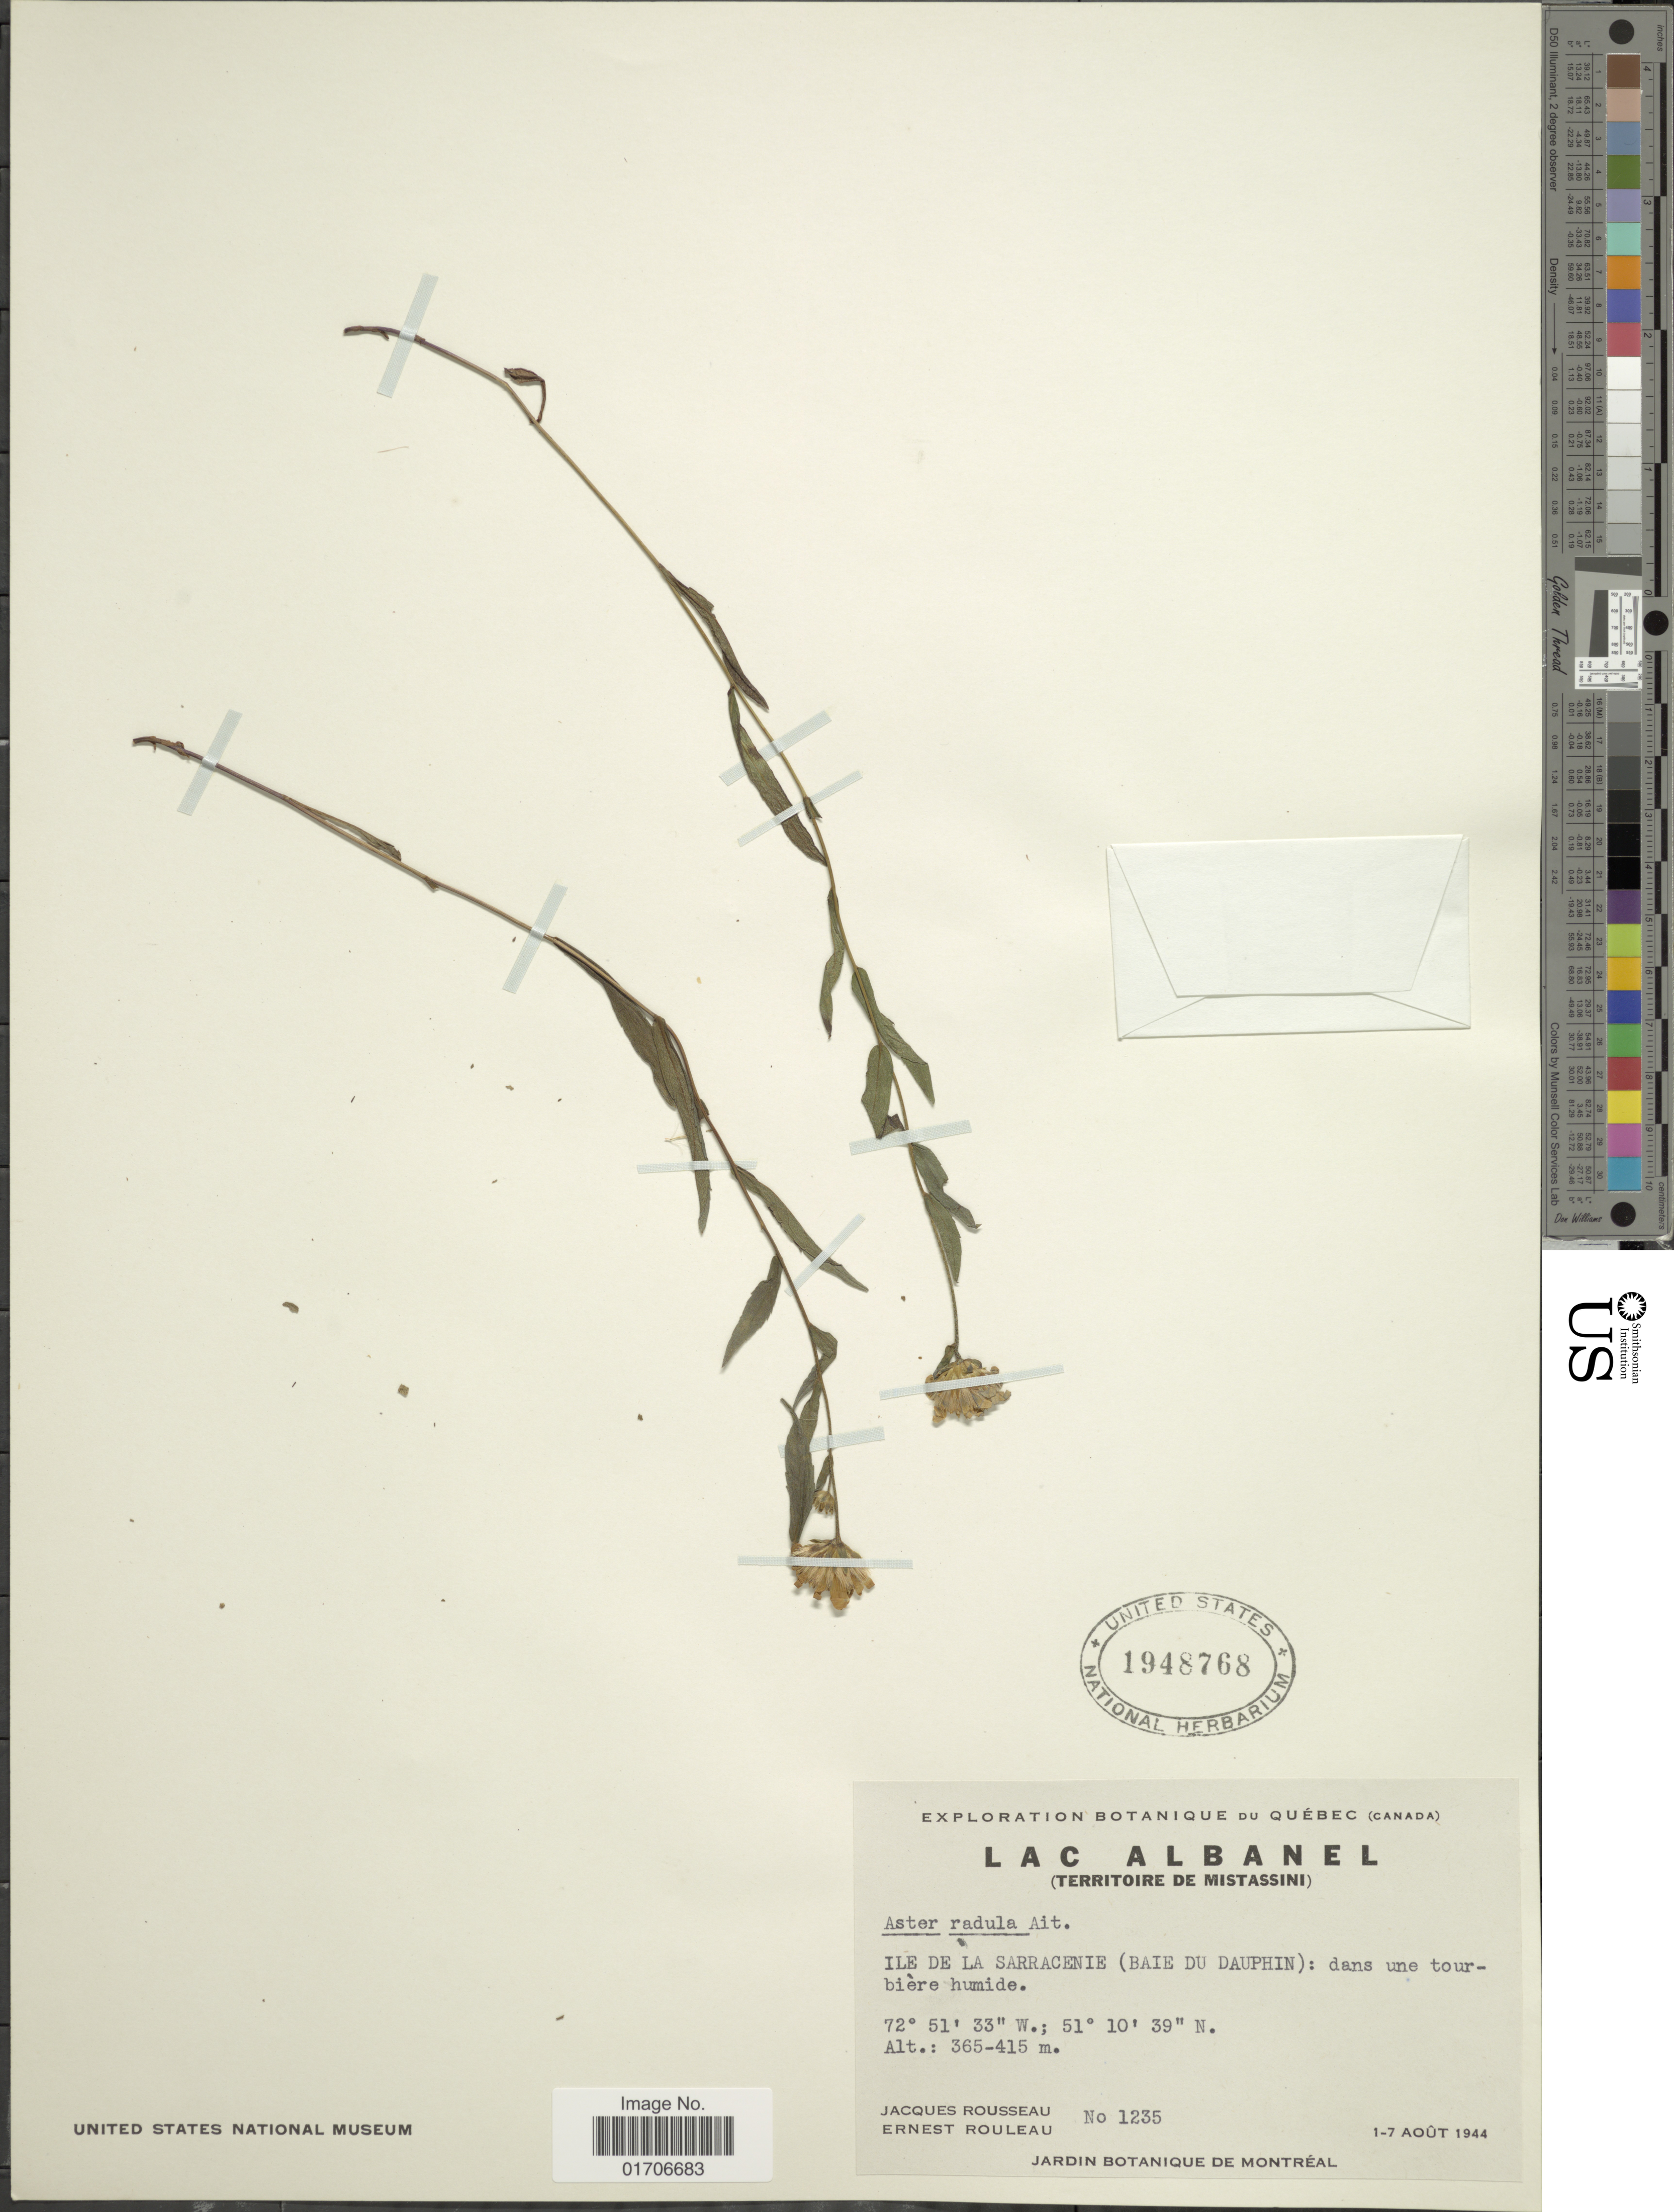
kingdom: Plantae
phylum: Tracheophyta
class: Magnoliopsida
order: Asterales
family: Asteraceae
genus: Eurybia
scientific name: Eurybia radula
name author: (Aiton) G.L. Nesom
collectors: J. Rousseau & E. Rouleau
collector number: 1235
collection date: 1944-08-01/1944-08-07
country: Canada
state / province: Quebec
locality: Québec (Canada). Lac Albanel. (Territoire de Mistassini). Ile de La Sarracenie (Baie du Dauphin): dans une tourbière humide.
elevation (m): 365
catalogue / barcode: US 1948768